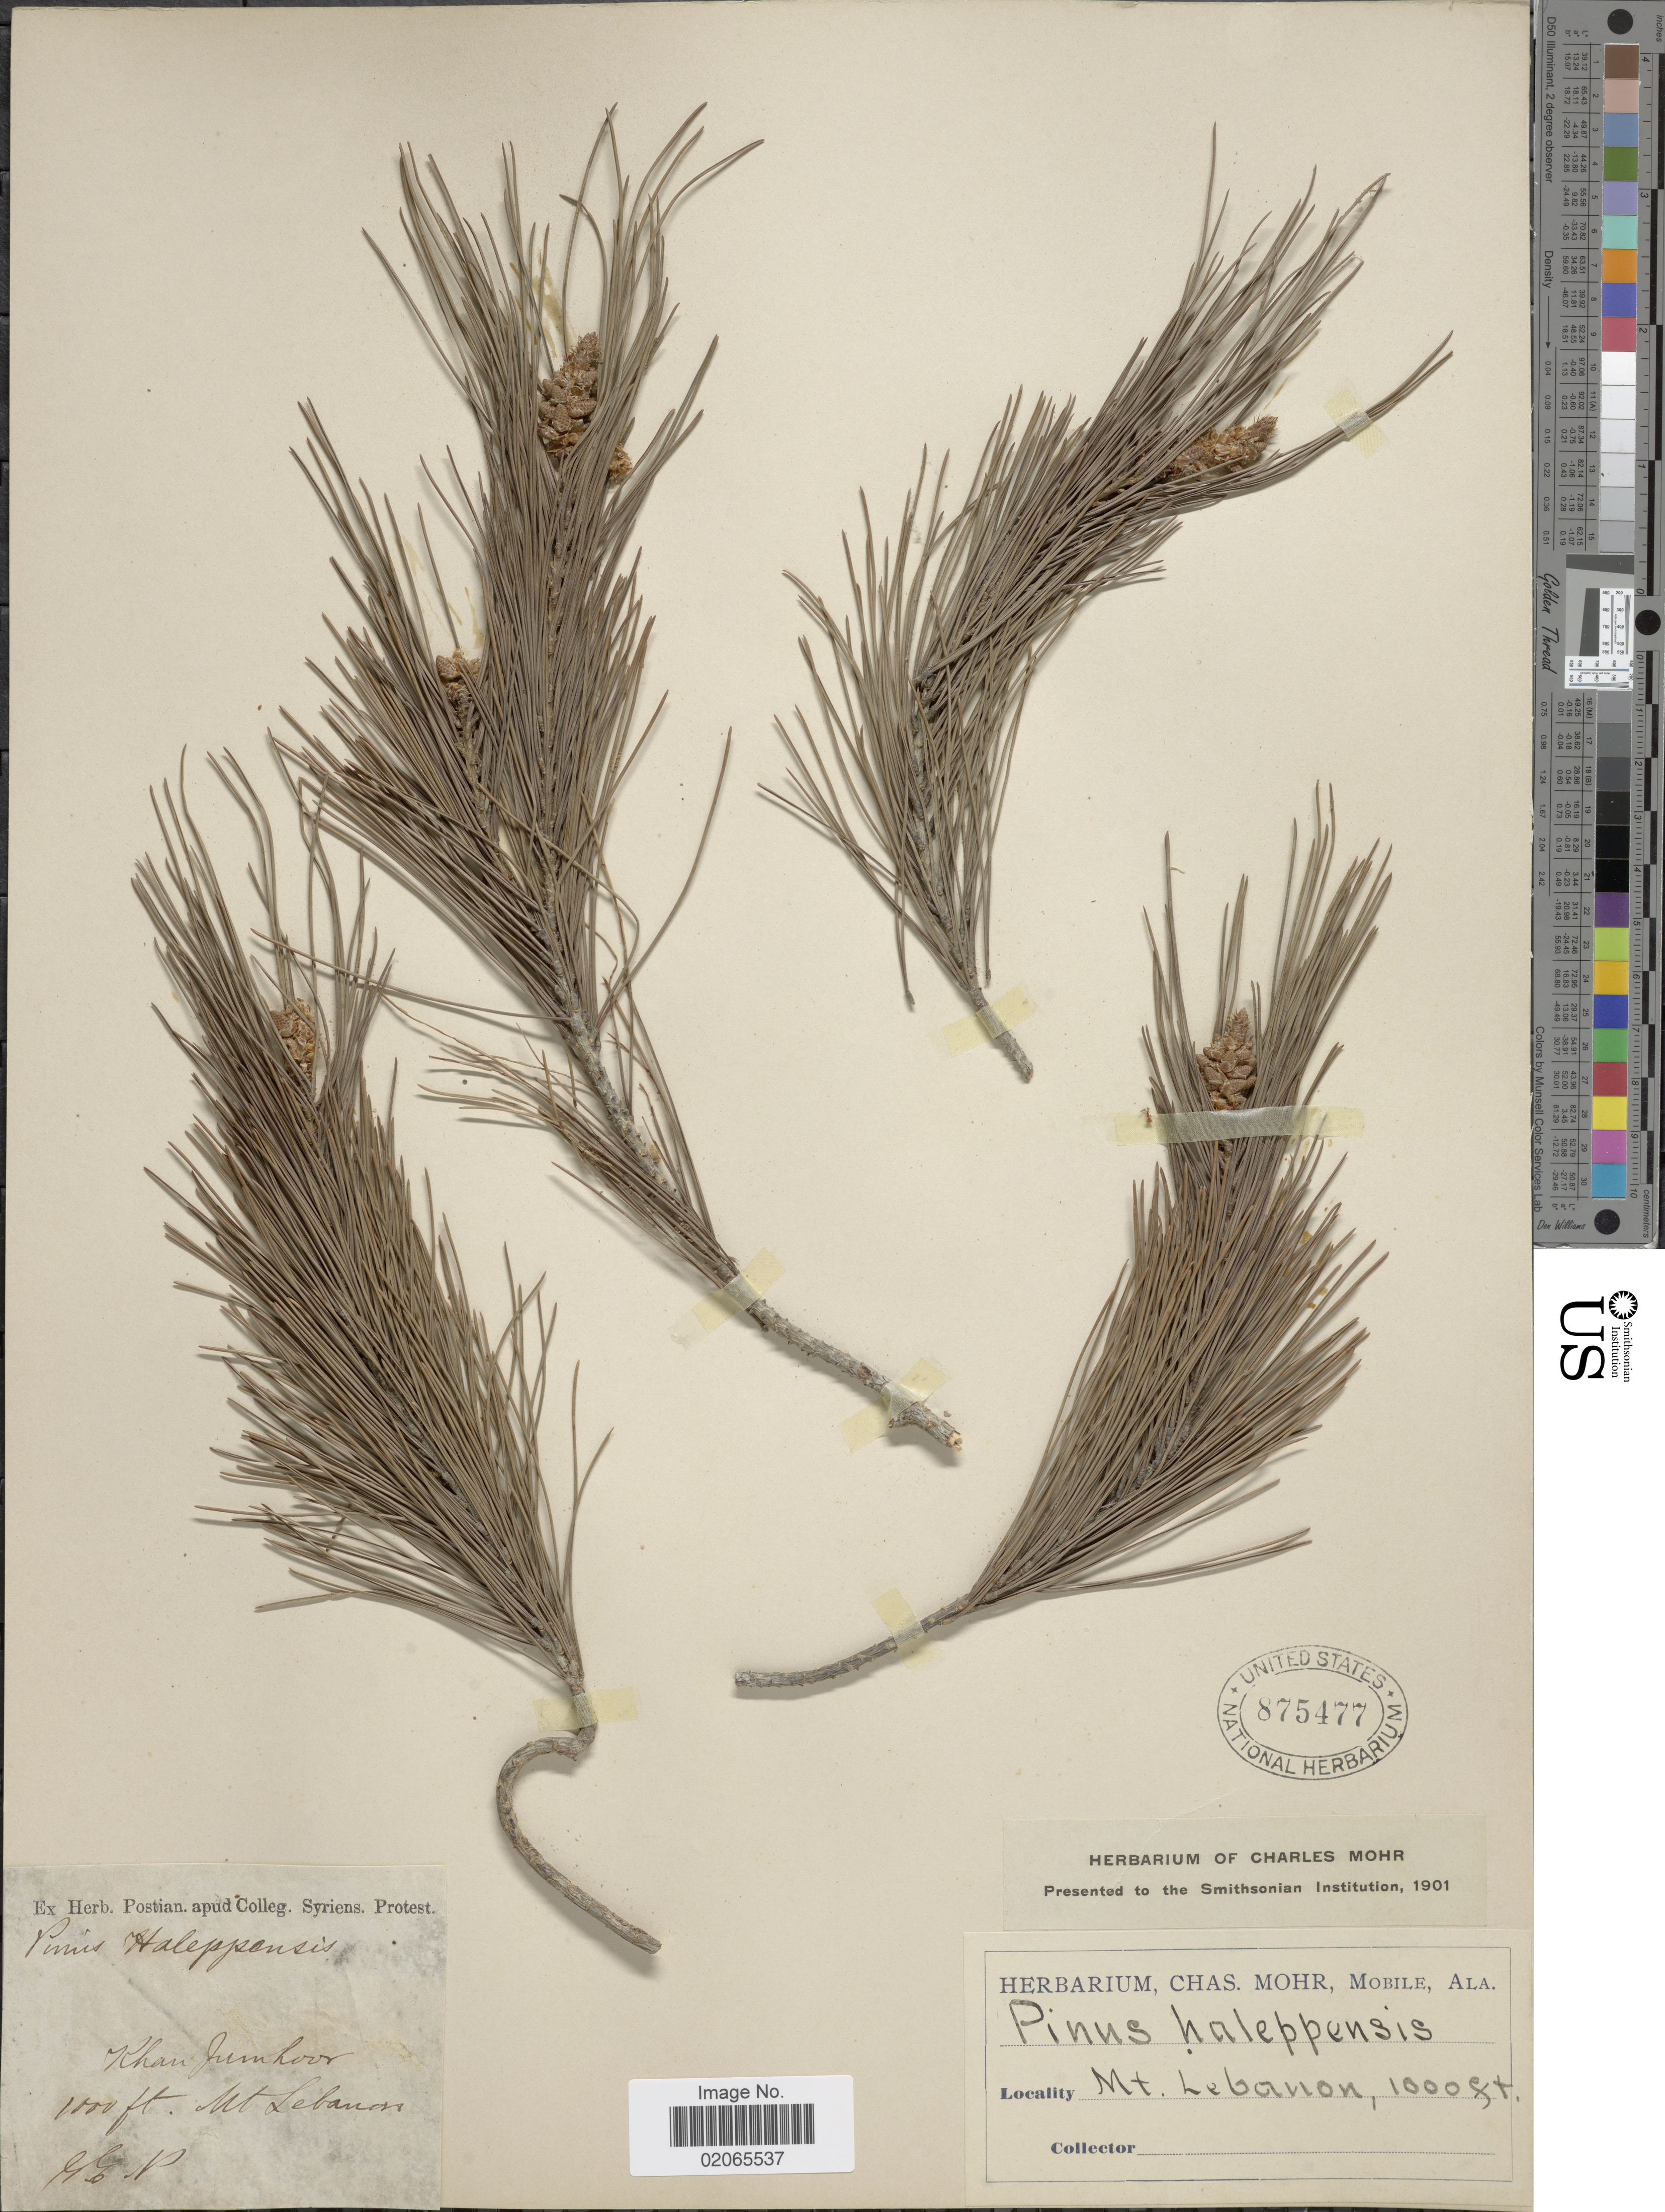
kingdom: Plantae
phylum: Tracheophyta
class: Pinopsida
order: Pinales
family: Pinaceae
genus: Pinus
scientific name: Pinus halepensis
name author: Mill.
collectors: ex herb. Charles Mohr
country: Lebanon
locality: Mt. Lebanon, Khan Junhoor. G.G.P. [interpreted]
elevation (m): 305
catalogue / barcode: US 875477